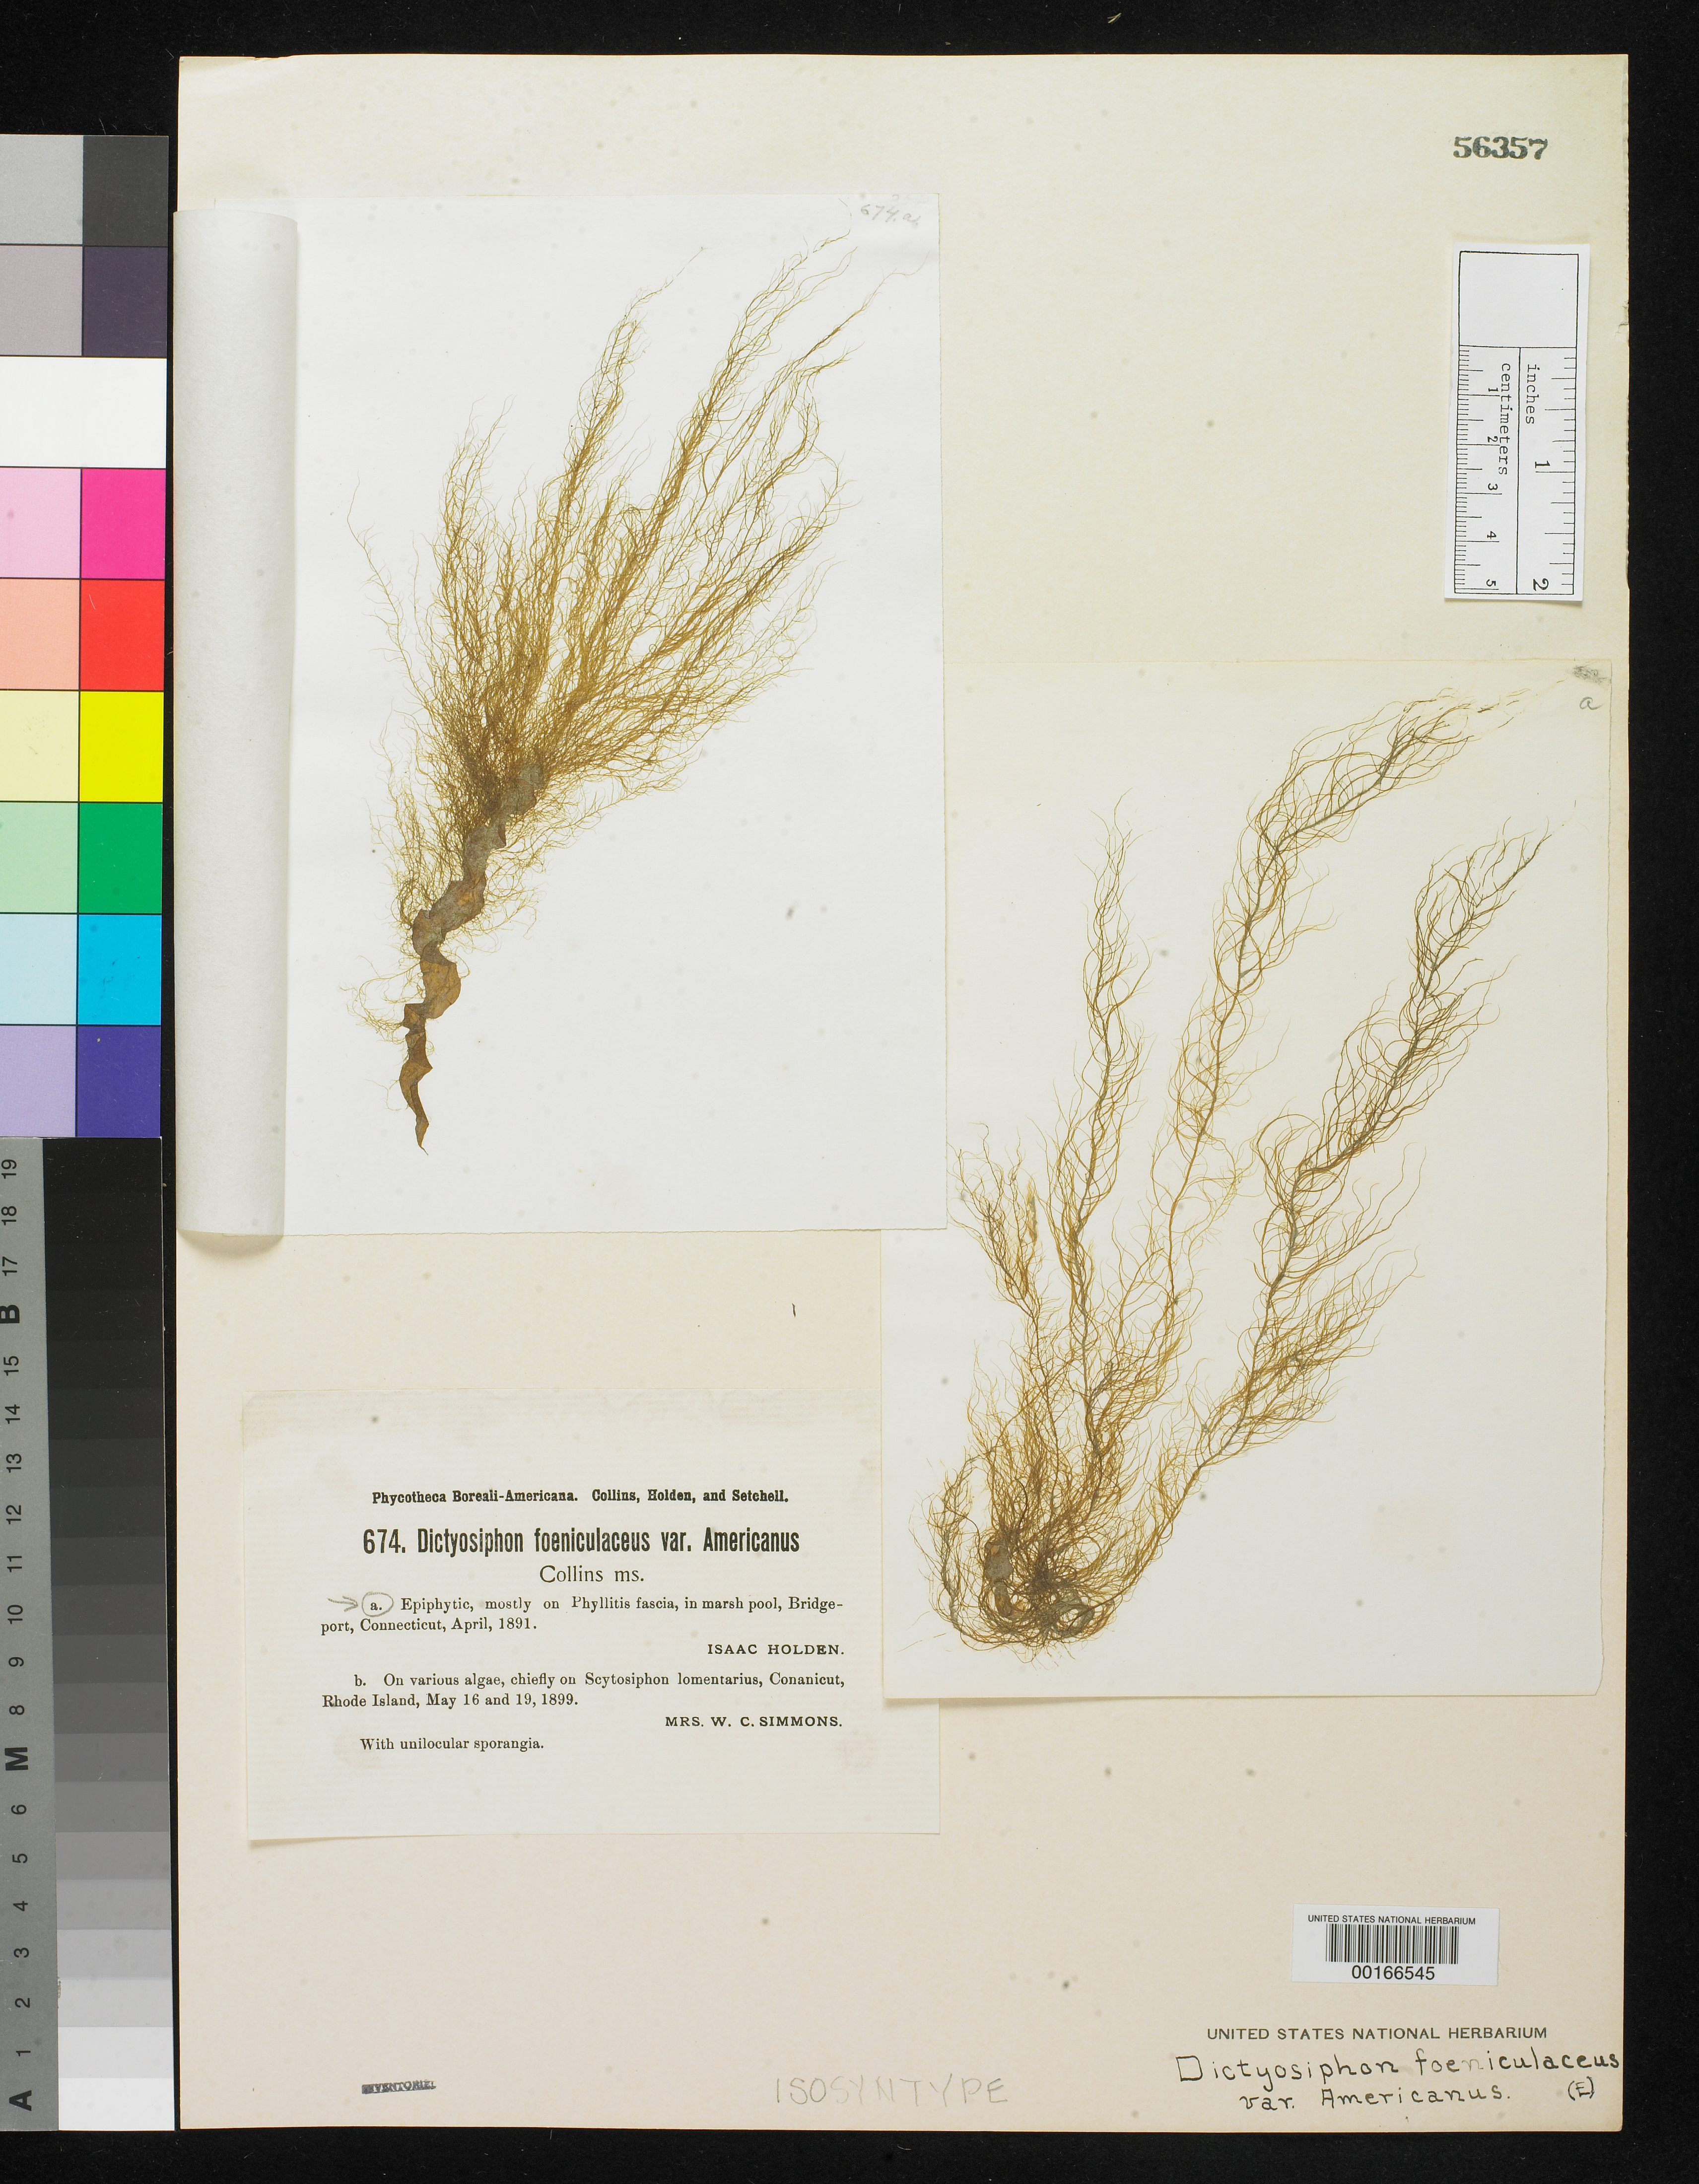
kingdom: Chromista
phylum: Ochrophyta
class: Phaeophyceae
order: Dictyosiphonales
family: Dictyosiphonaceae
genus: Dictyosiphon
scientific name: Dictyosiphon foeniculaceus var. americanus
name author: Collins in Collins et al.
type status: Syntype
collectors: I. Holden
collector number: PB-A 647A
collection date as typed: Apr 1891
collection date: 1891-04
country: United States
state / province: Connecticut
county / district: Fairfield County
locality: Bridgeport.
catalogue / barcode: US 56357